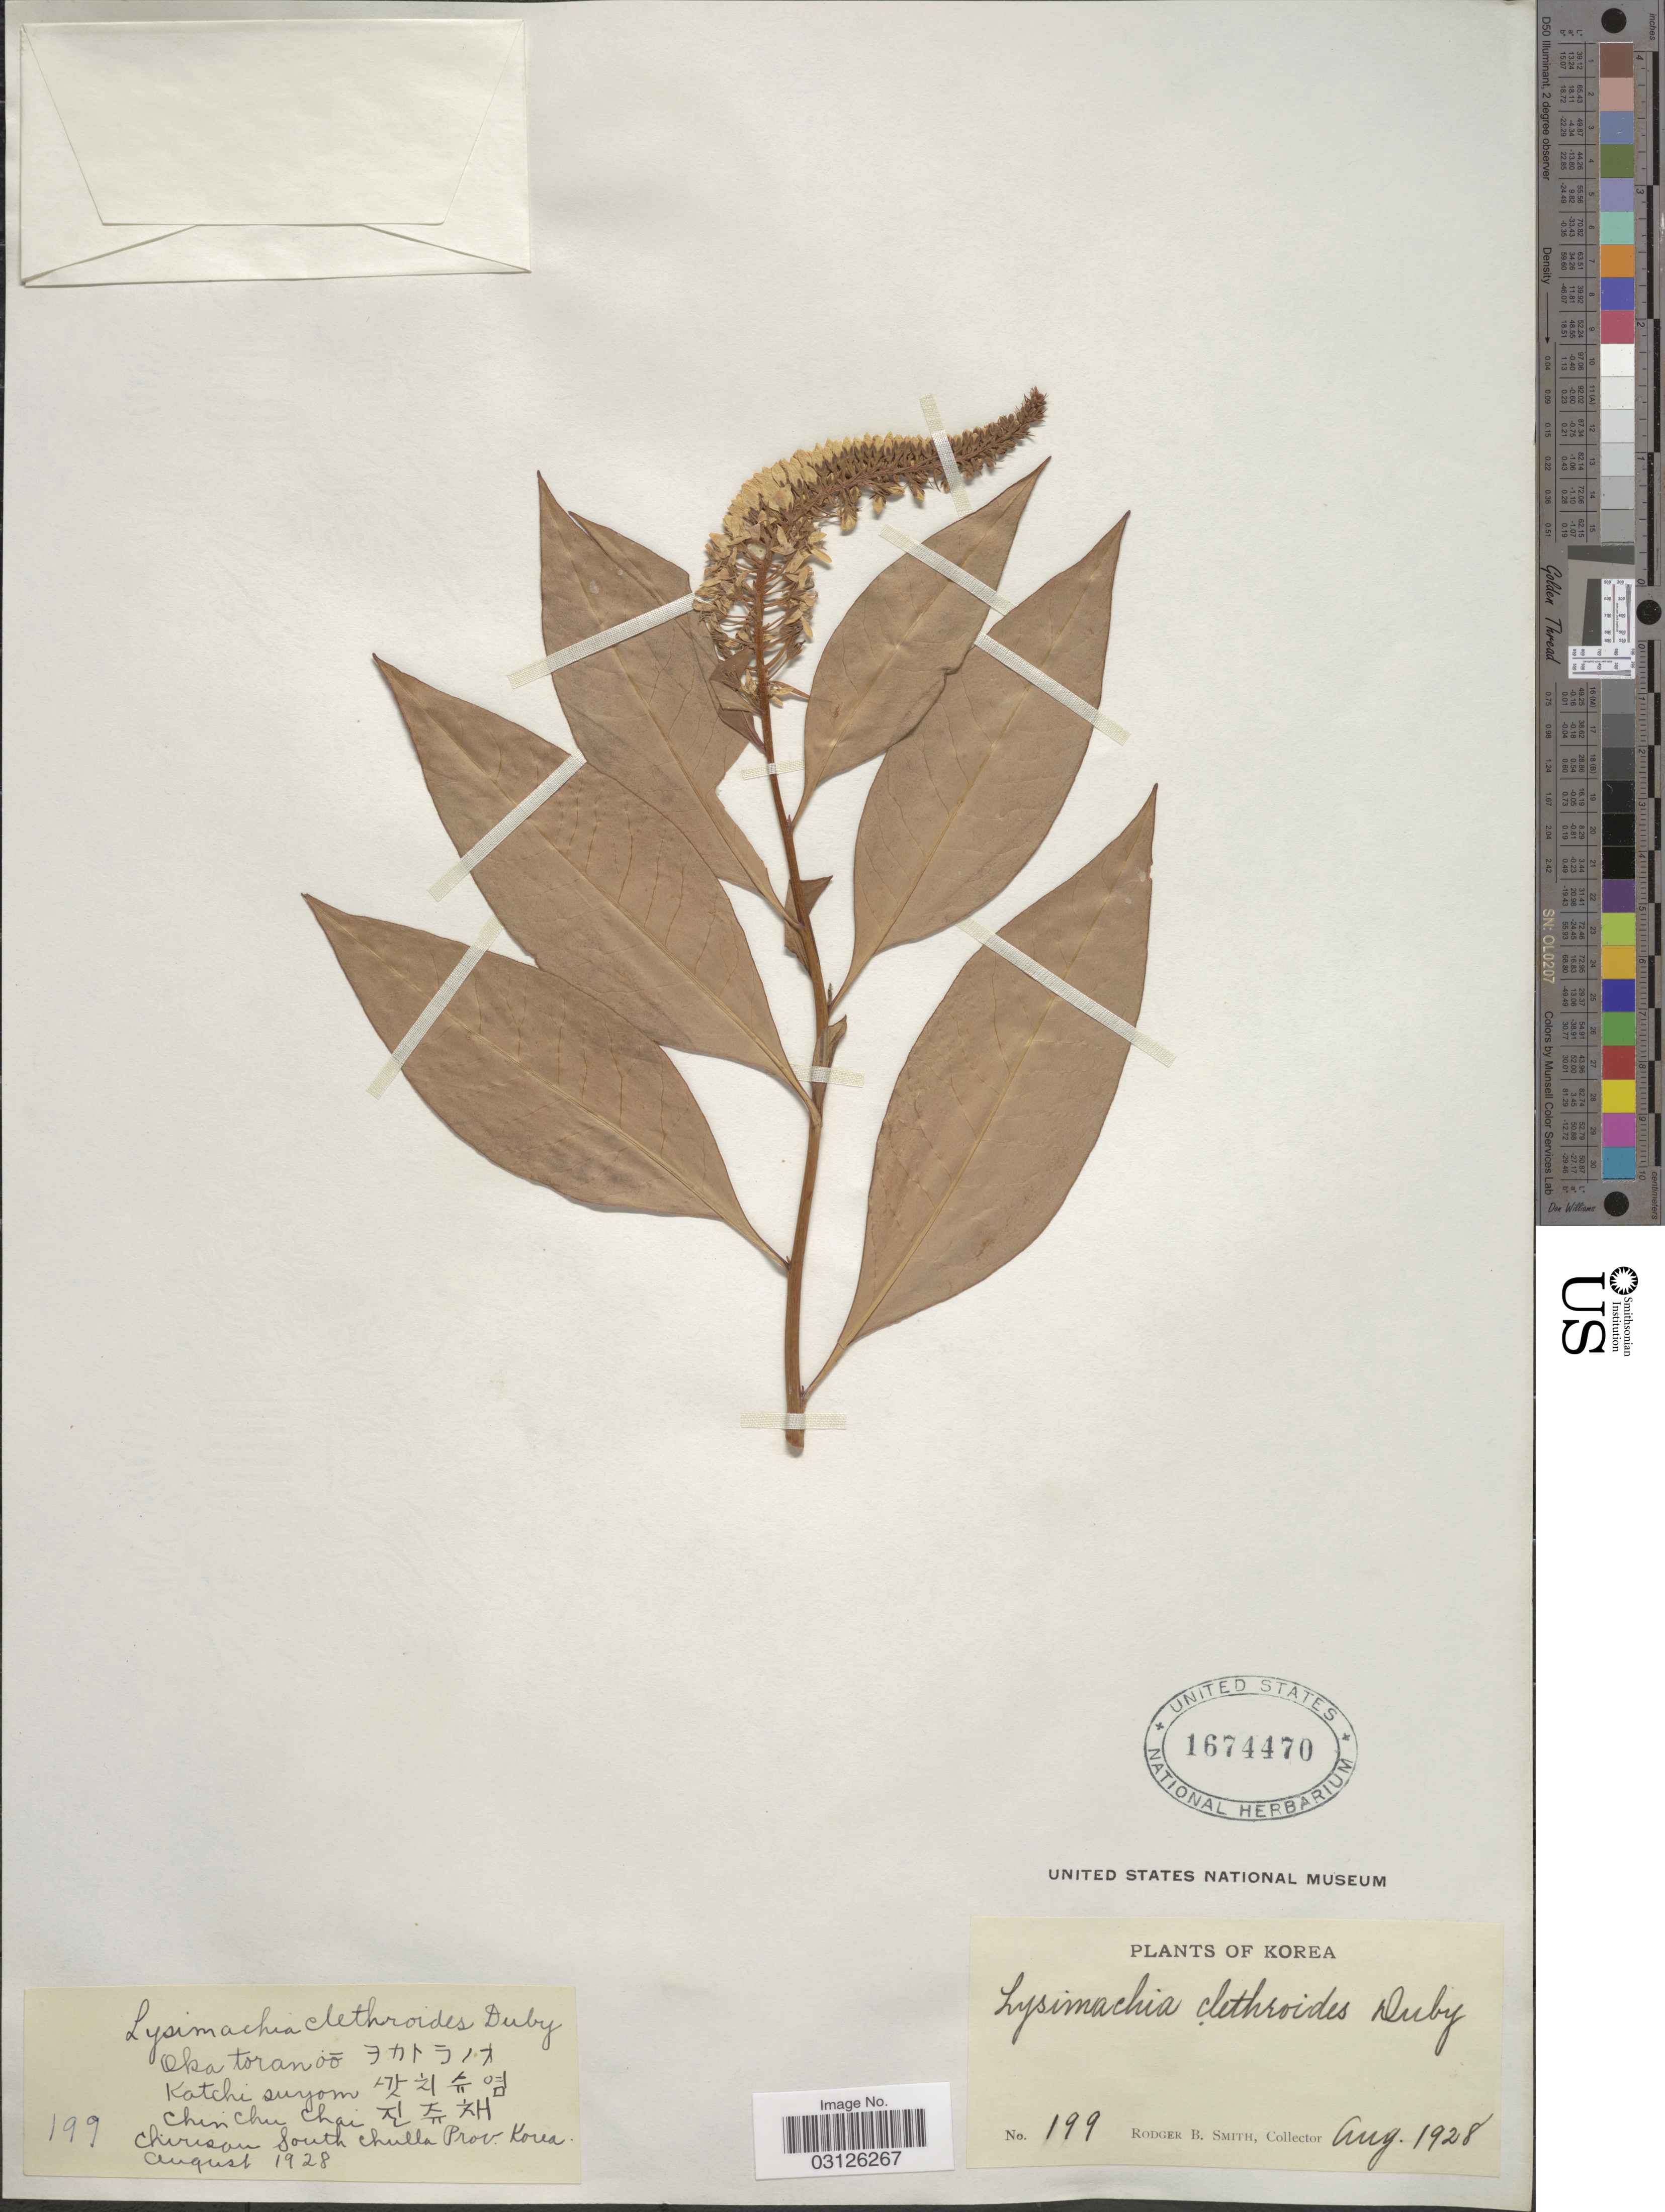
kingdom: Plantae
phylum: Tracheophyta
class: Magnoliopsida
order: Ericales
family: Primulaceae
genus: Lysimachia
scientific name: Lysimachia clethroides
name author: Duby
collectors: R. B. Smith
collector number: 199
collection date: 1928-08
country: South Korea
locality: Chirisan South Chulla Prov. Korea.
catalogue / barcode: US 1674470